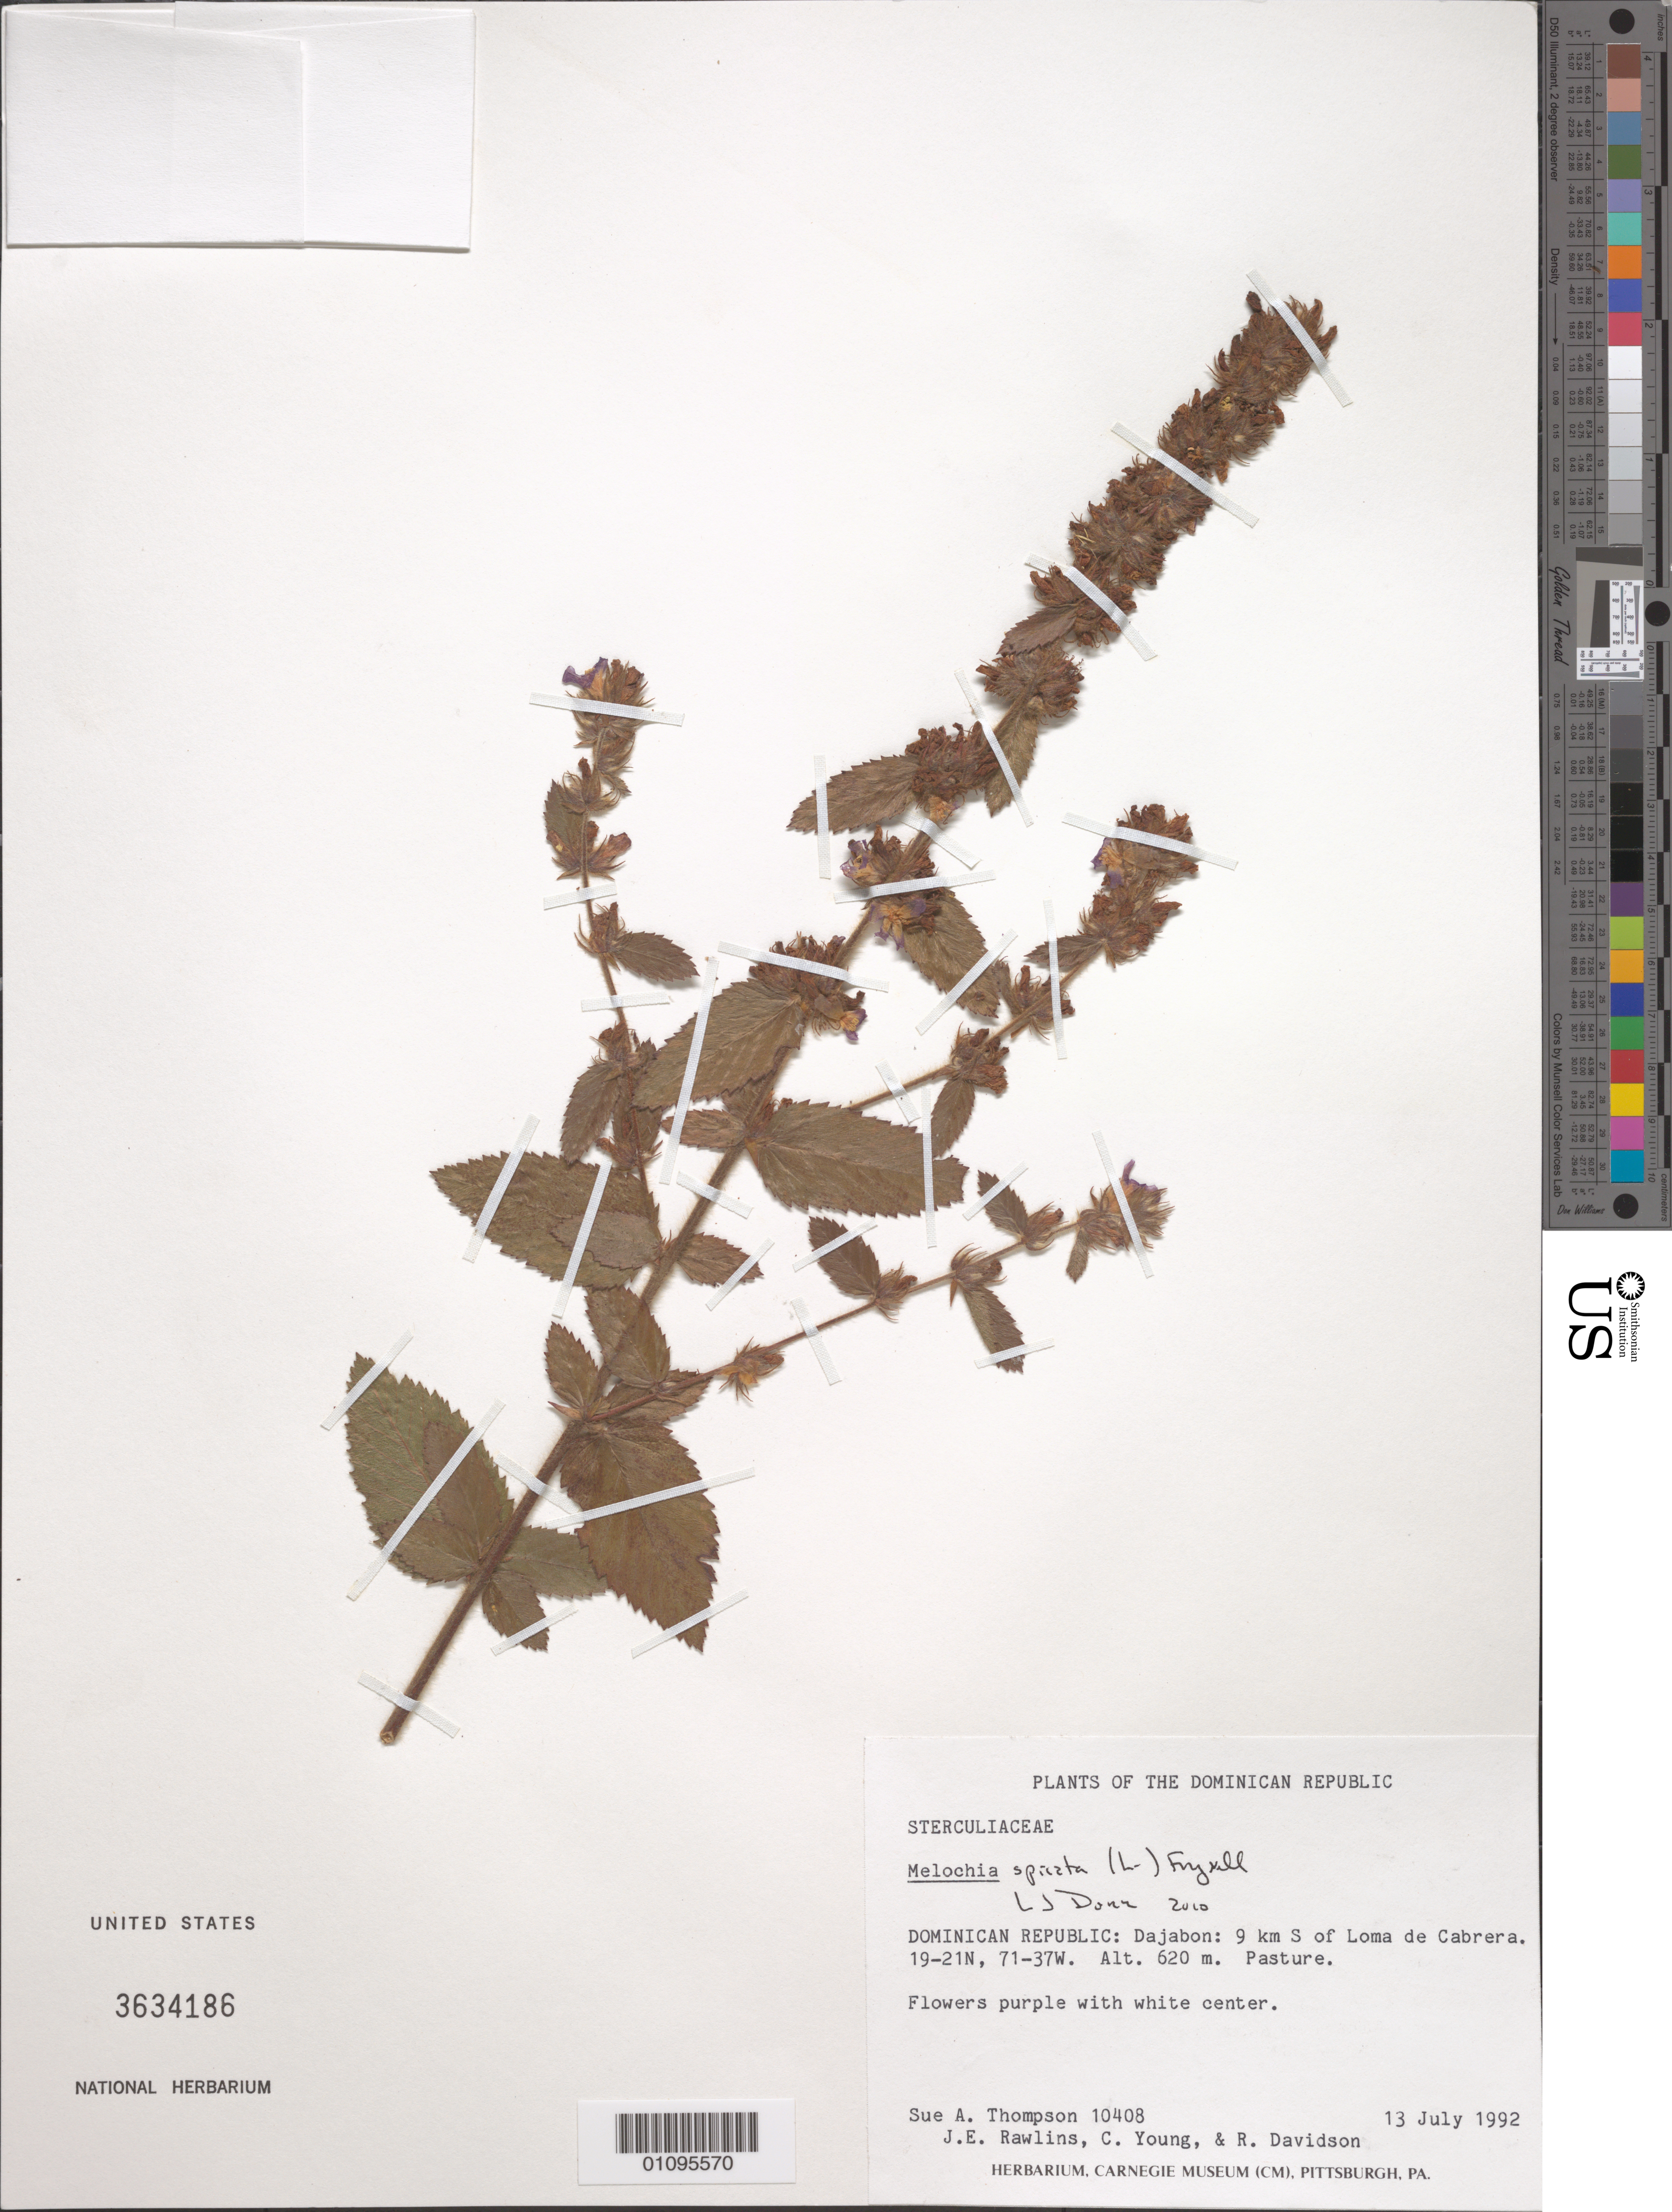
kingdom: Plantae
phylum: Tracheophyta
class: Magnoliopsida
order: Malvales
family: Malvaceae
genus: Melochia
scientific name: Melochia spicata var. spicata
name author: (L.) Fryxell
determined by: Dorr, L. J., (BOT), Smithsonian Institution - National Museum of Natural History (UNITED STATES)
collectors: S. A. Thompson, J. Rawlins, C. Young & R. Davidson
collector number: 10408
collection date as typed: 13 Jul 1992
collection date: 1992-07-13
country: Dominican Republic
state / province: Dajabon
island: Hispaniola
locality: Loma de Cabrera, 9 km S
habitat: Pasture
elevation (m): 620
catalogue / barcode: US 3634186